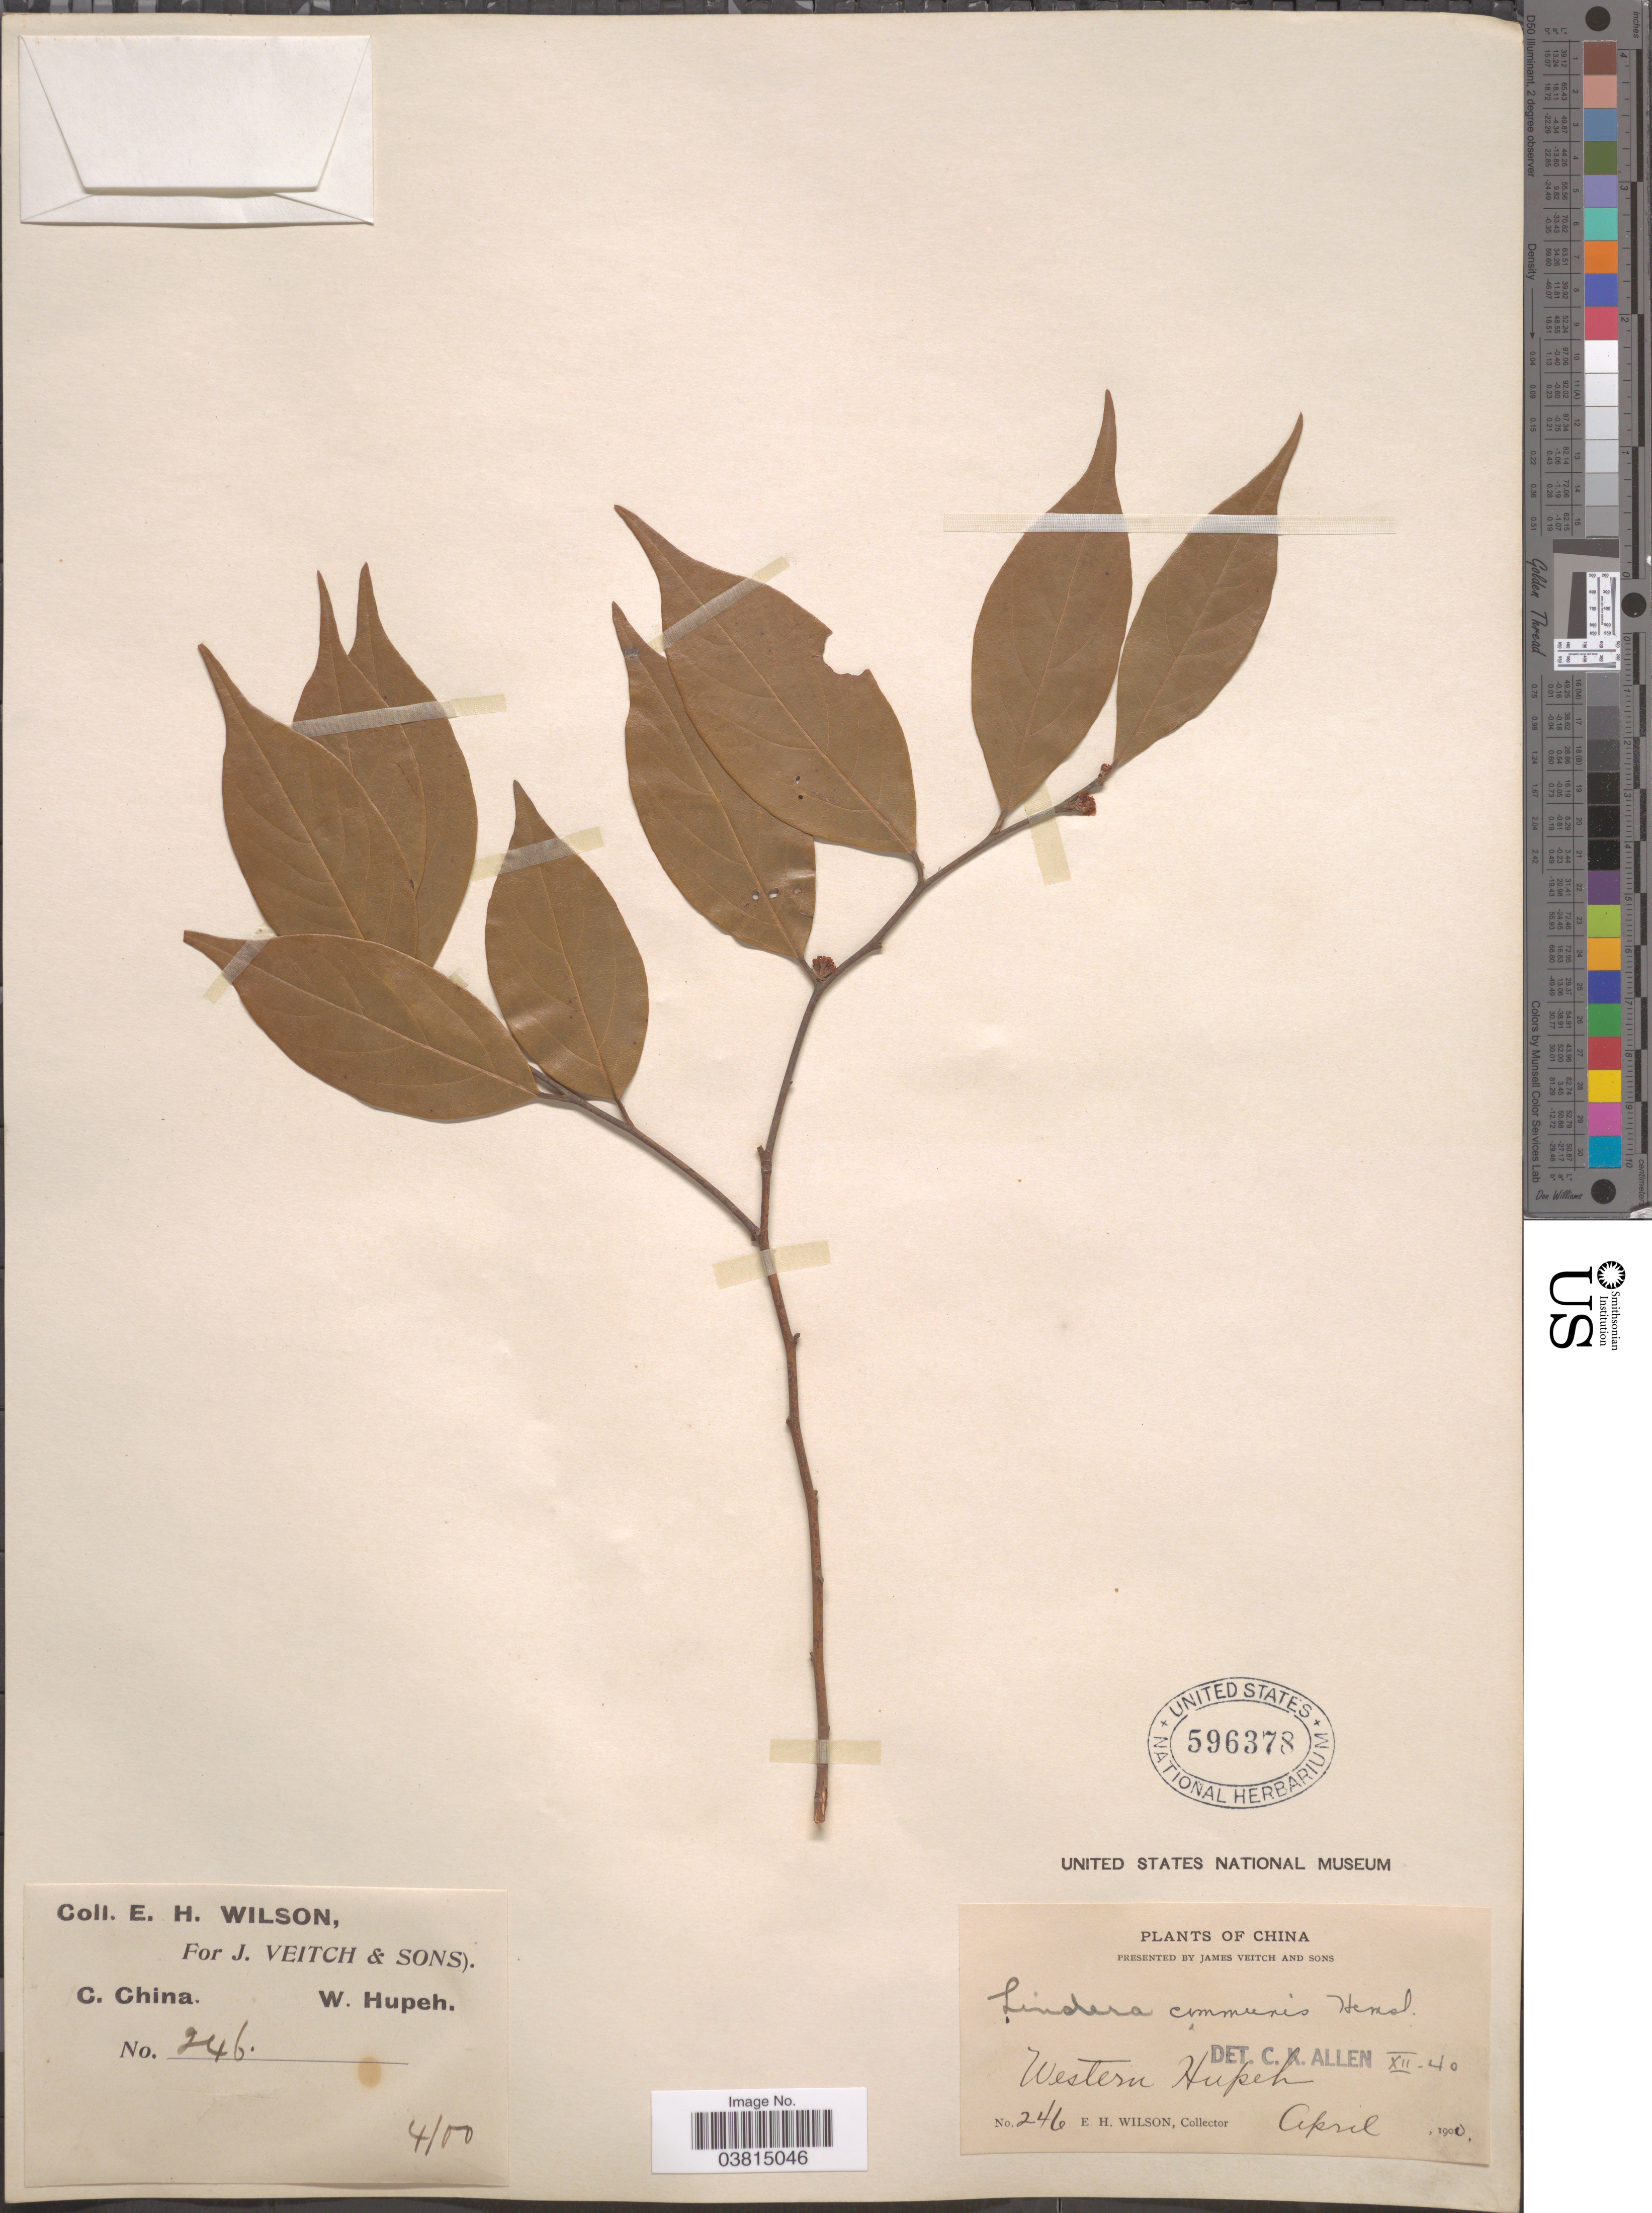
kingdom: Plantae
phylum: Tracheophyta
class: Magnoliopsida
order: Laurales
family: Lauraceae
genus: Lindera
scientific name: Lindera communis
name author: Hemsl.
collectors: E. Wilson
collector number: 246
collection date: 1900-04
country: China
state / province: Hubei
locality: C. China. W. Hupeh. Western Hupeh.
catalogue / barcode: US 596378